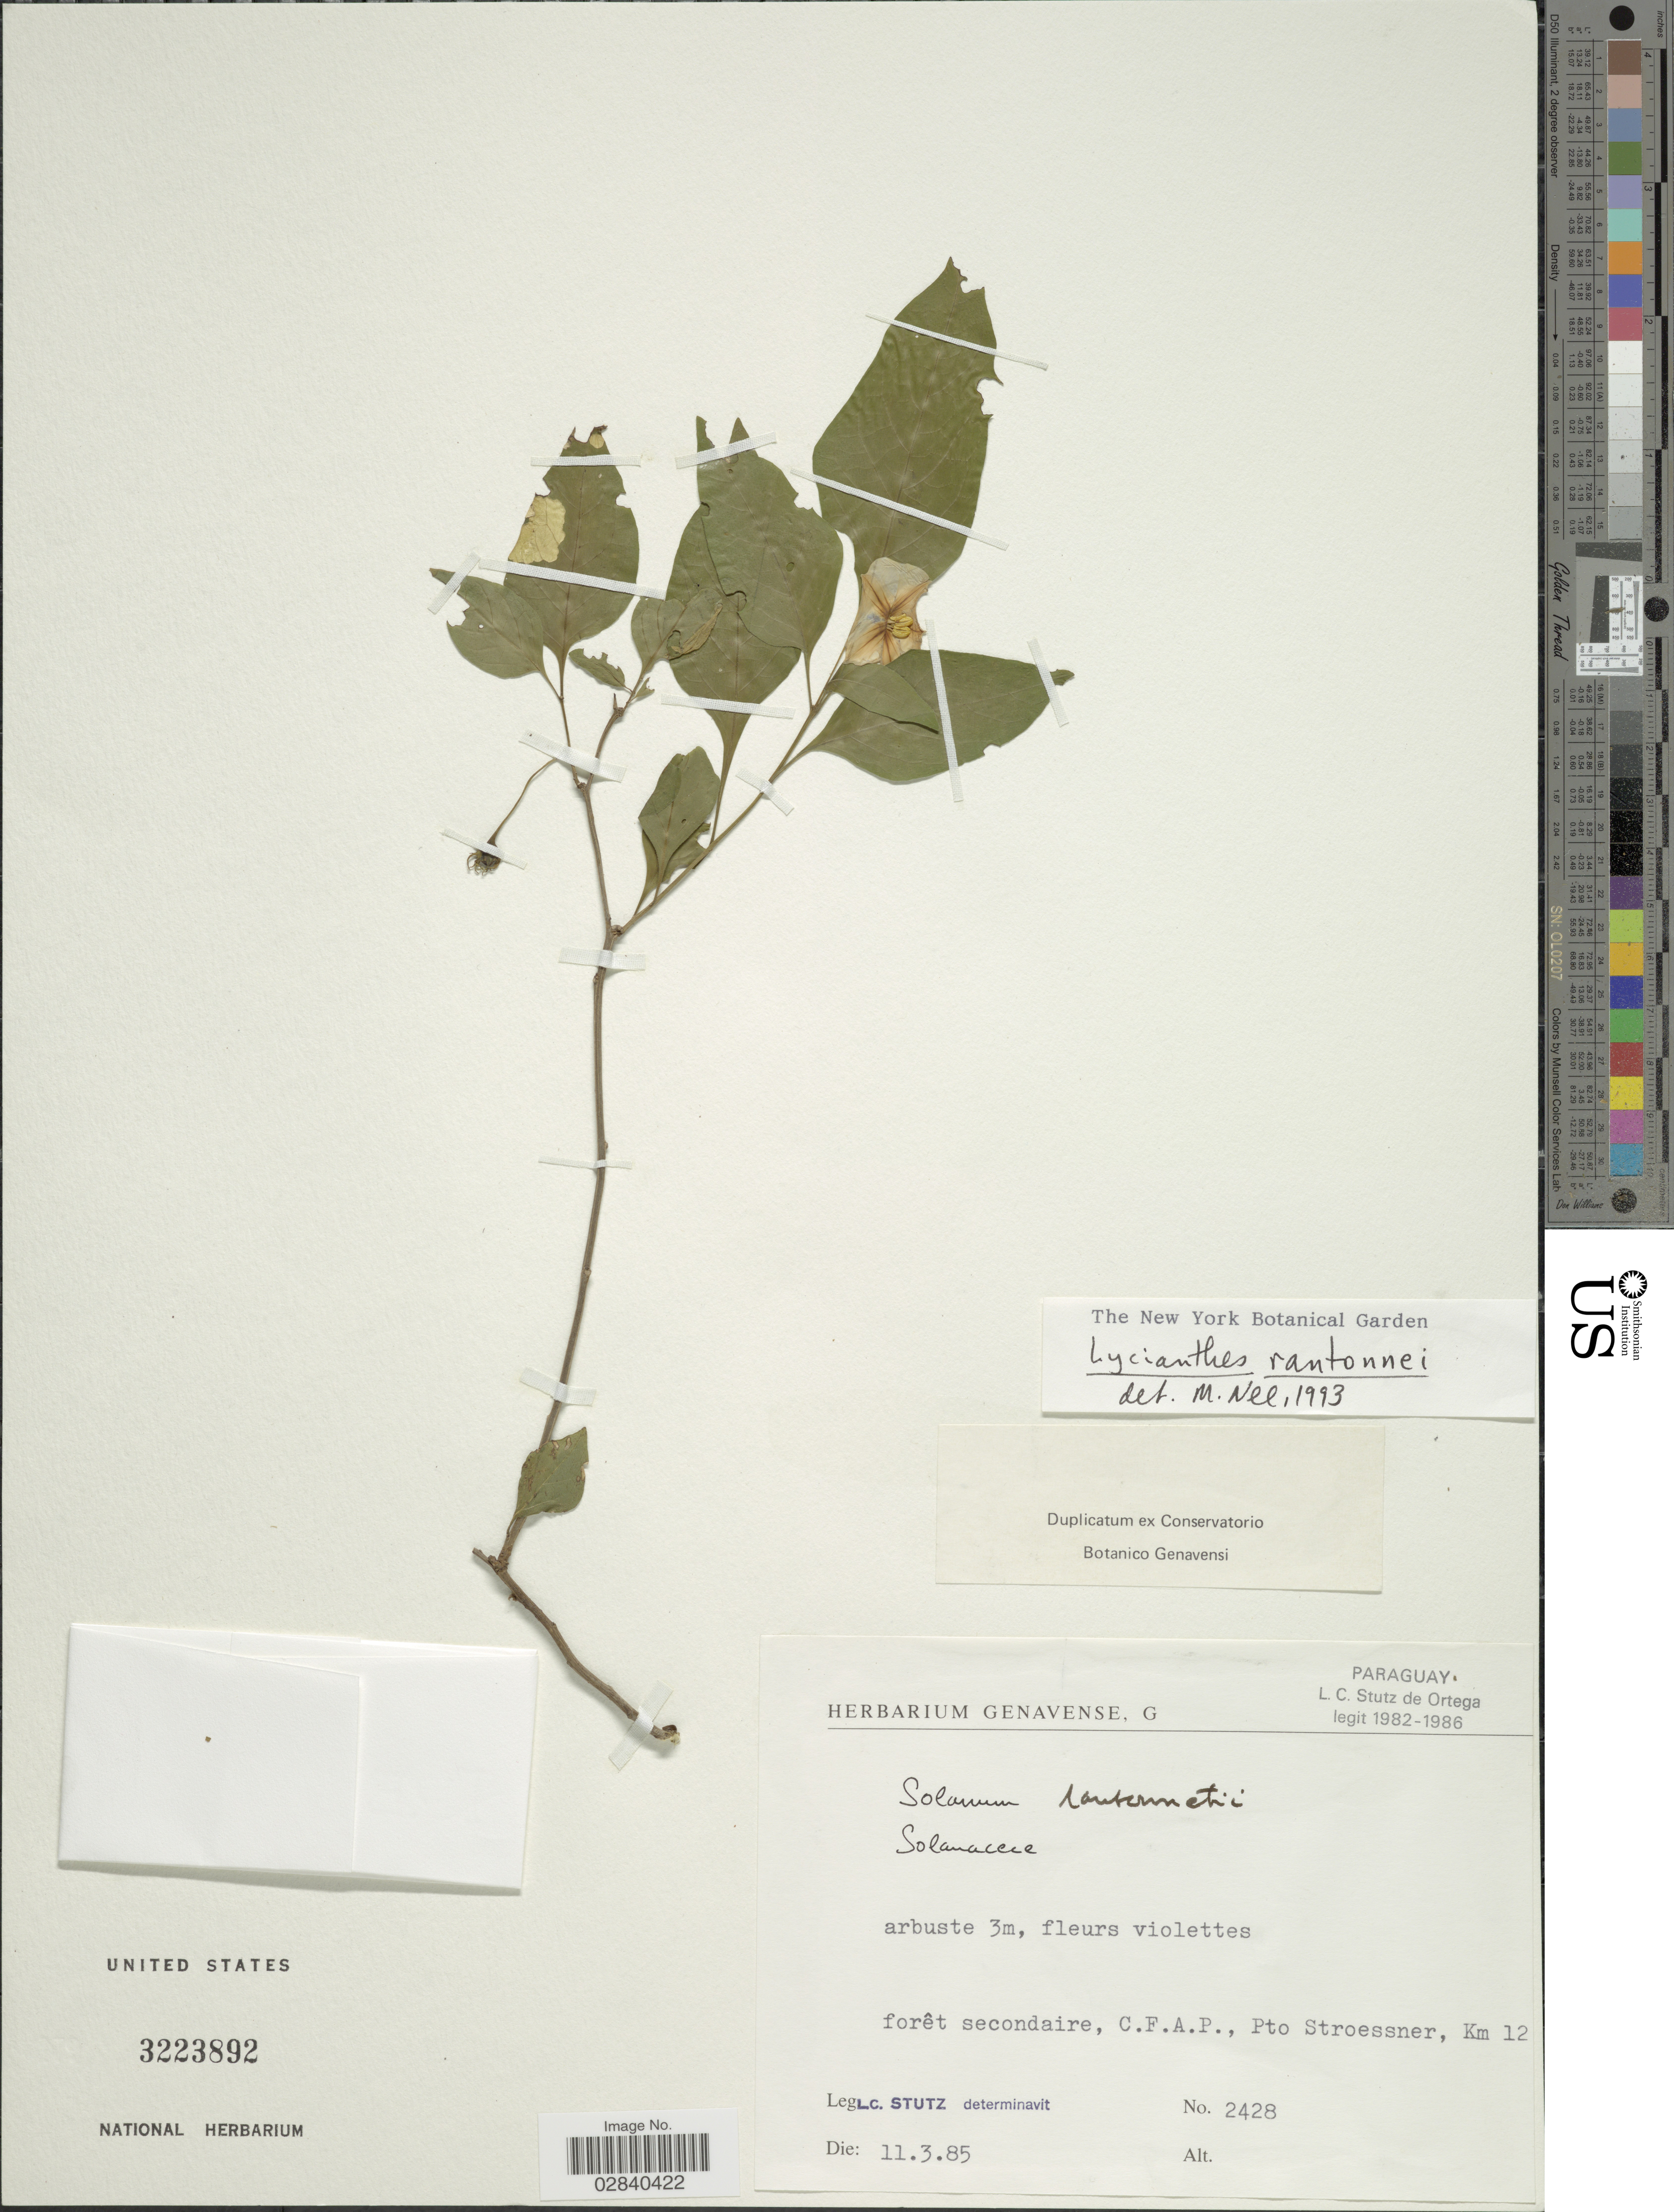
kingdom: Plantae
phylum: Tracheophyta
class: Magnoliopsida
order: Solanales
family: Solanaceae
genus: Lycianthes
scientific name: Lycianthes rantonnetii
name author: (Lesc.) Bitter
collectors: L. C. Stutz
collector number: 2428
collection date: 1985-03-11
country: Paraguay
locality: C.F.A.P., Pto Stroessner, Km 12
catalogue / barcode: US 3223892